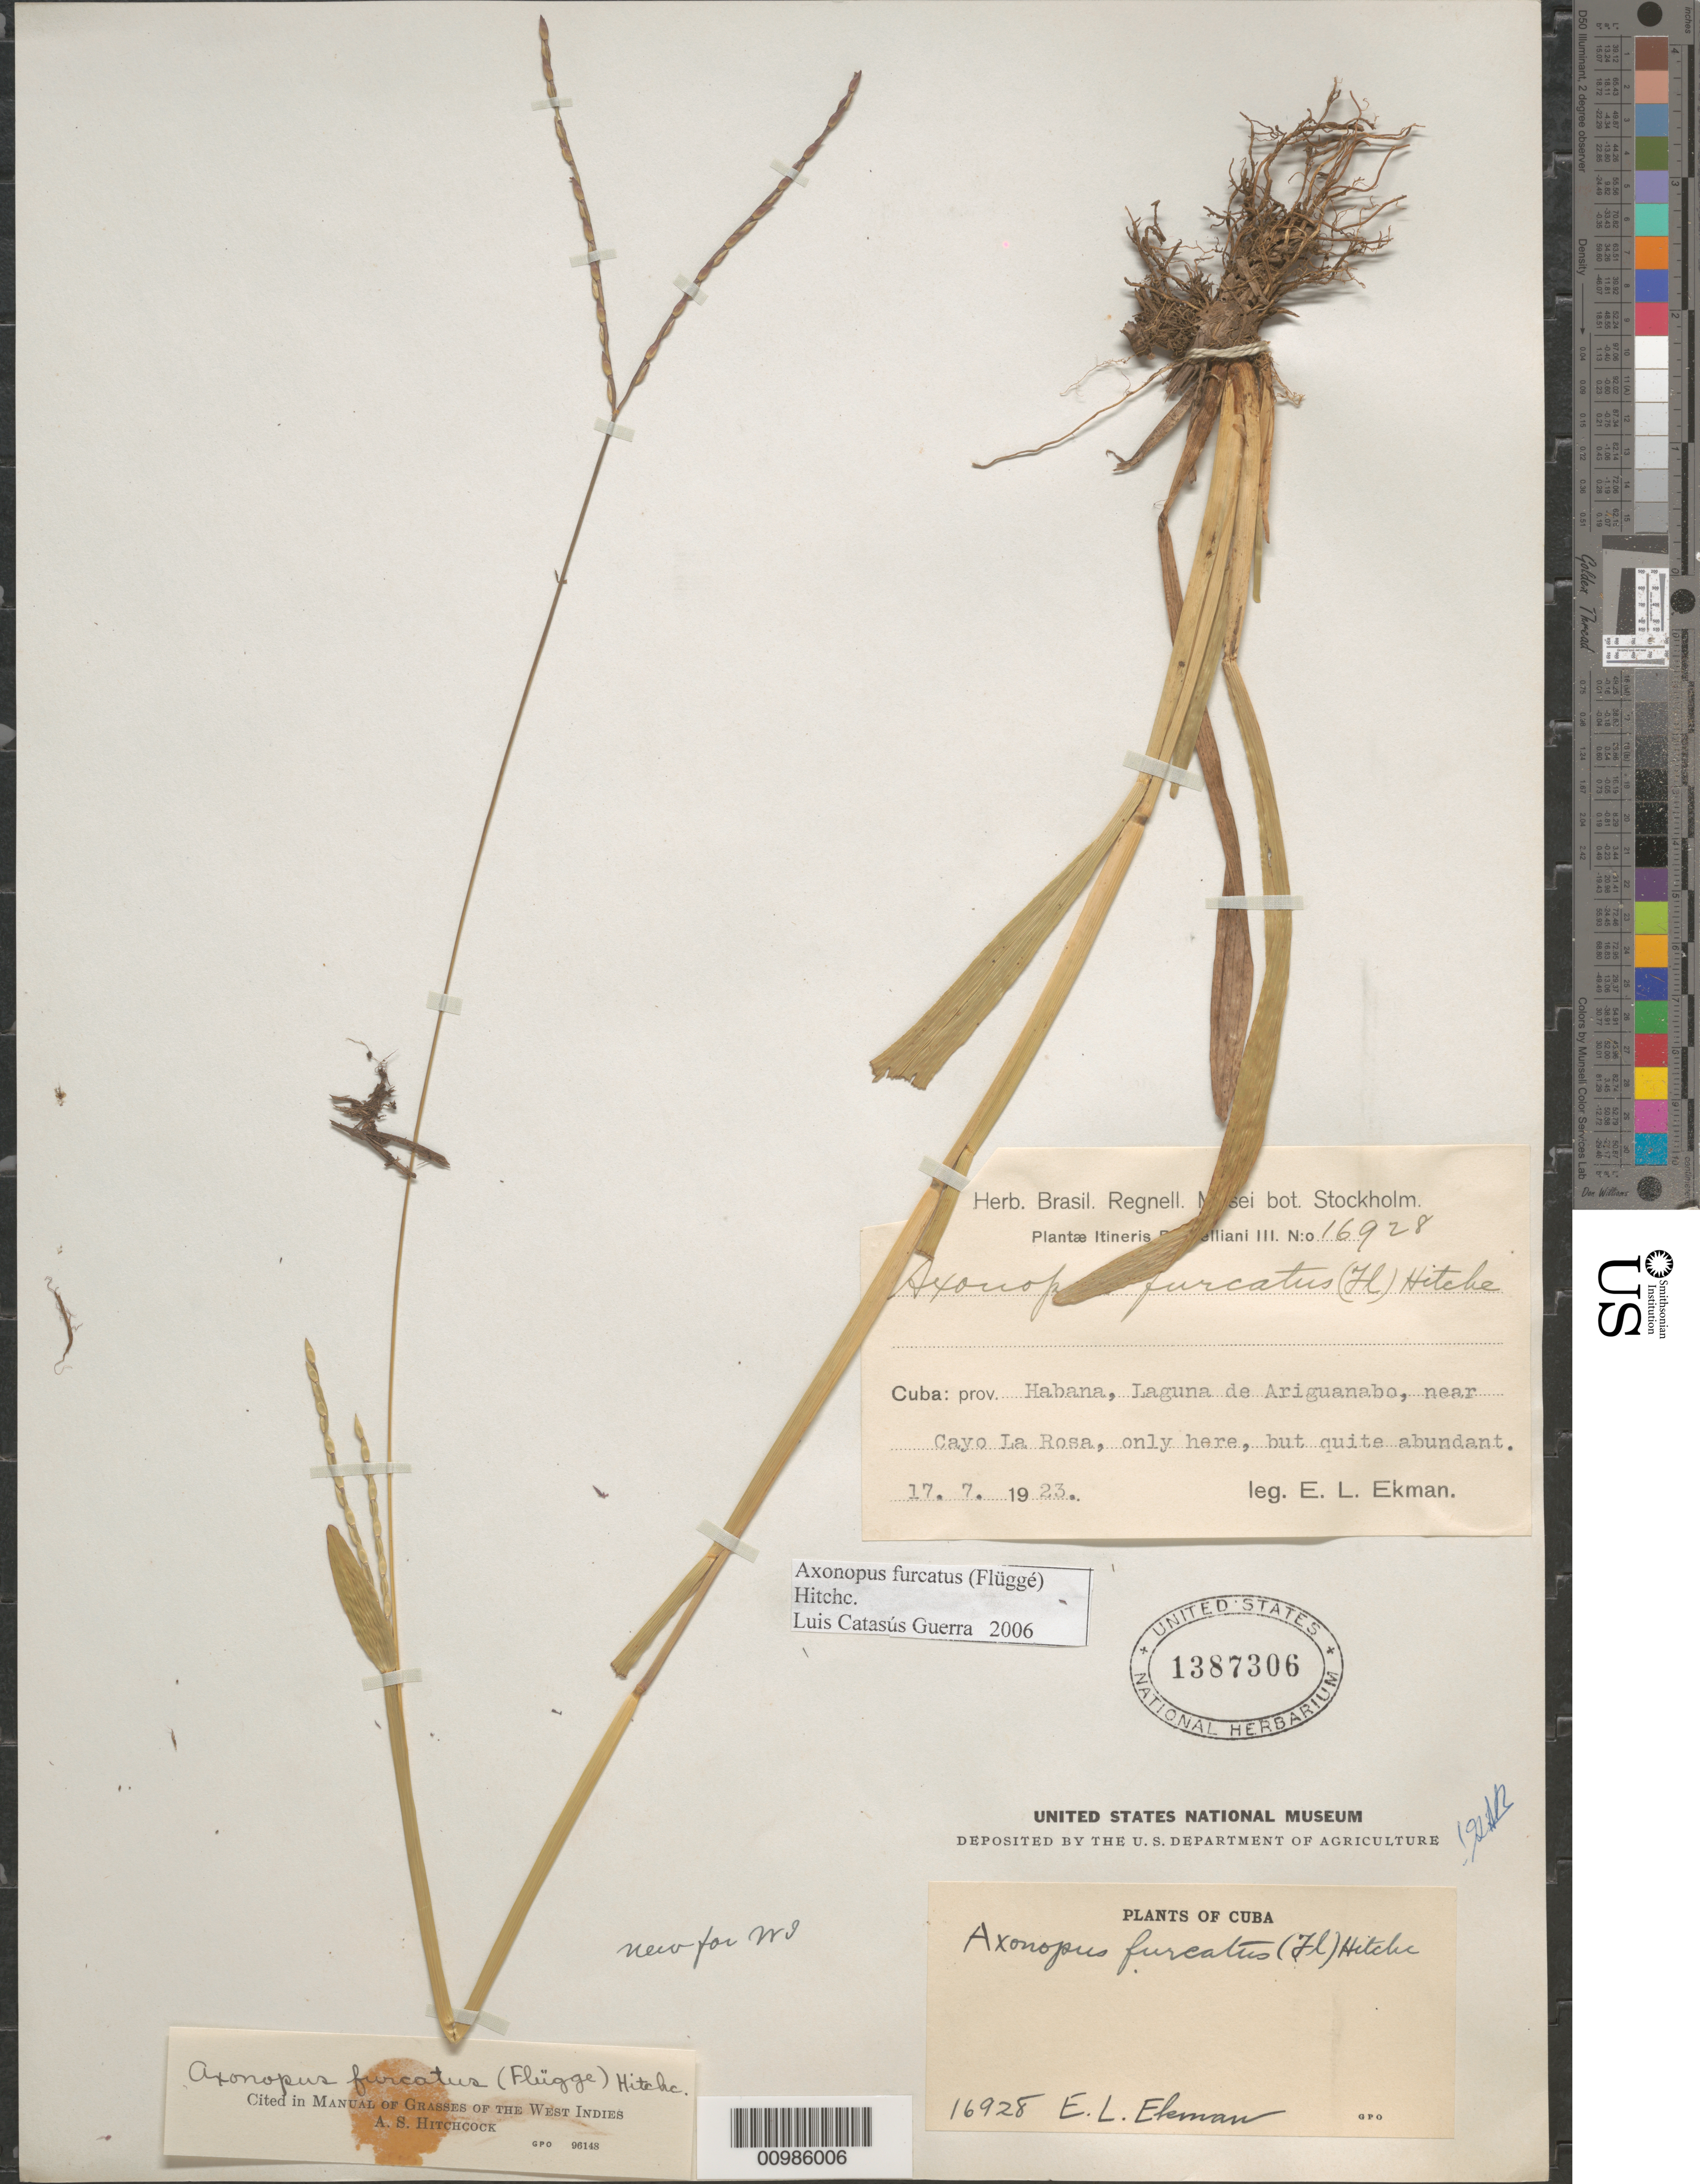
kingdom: Plantae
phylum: Tracheophyta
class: Liliopsida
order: Poales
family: Poaceae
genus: Axonopus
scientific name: Axonopus furcatus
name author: (Flüggé) Hitchc.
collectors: E. L. Ekman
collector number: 16928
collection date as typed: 17 Jul 1923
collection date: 1923-07-17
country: Cuba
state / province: La Habana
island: Cuba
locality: near Cayo La Rosa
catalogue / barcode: US 1387306